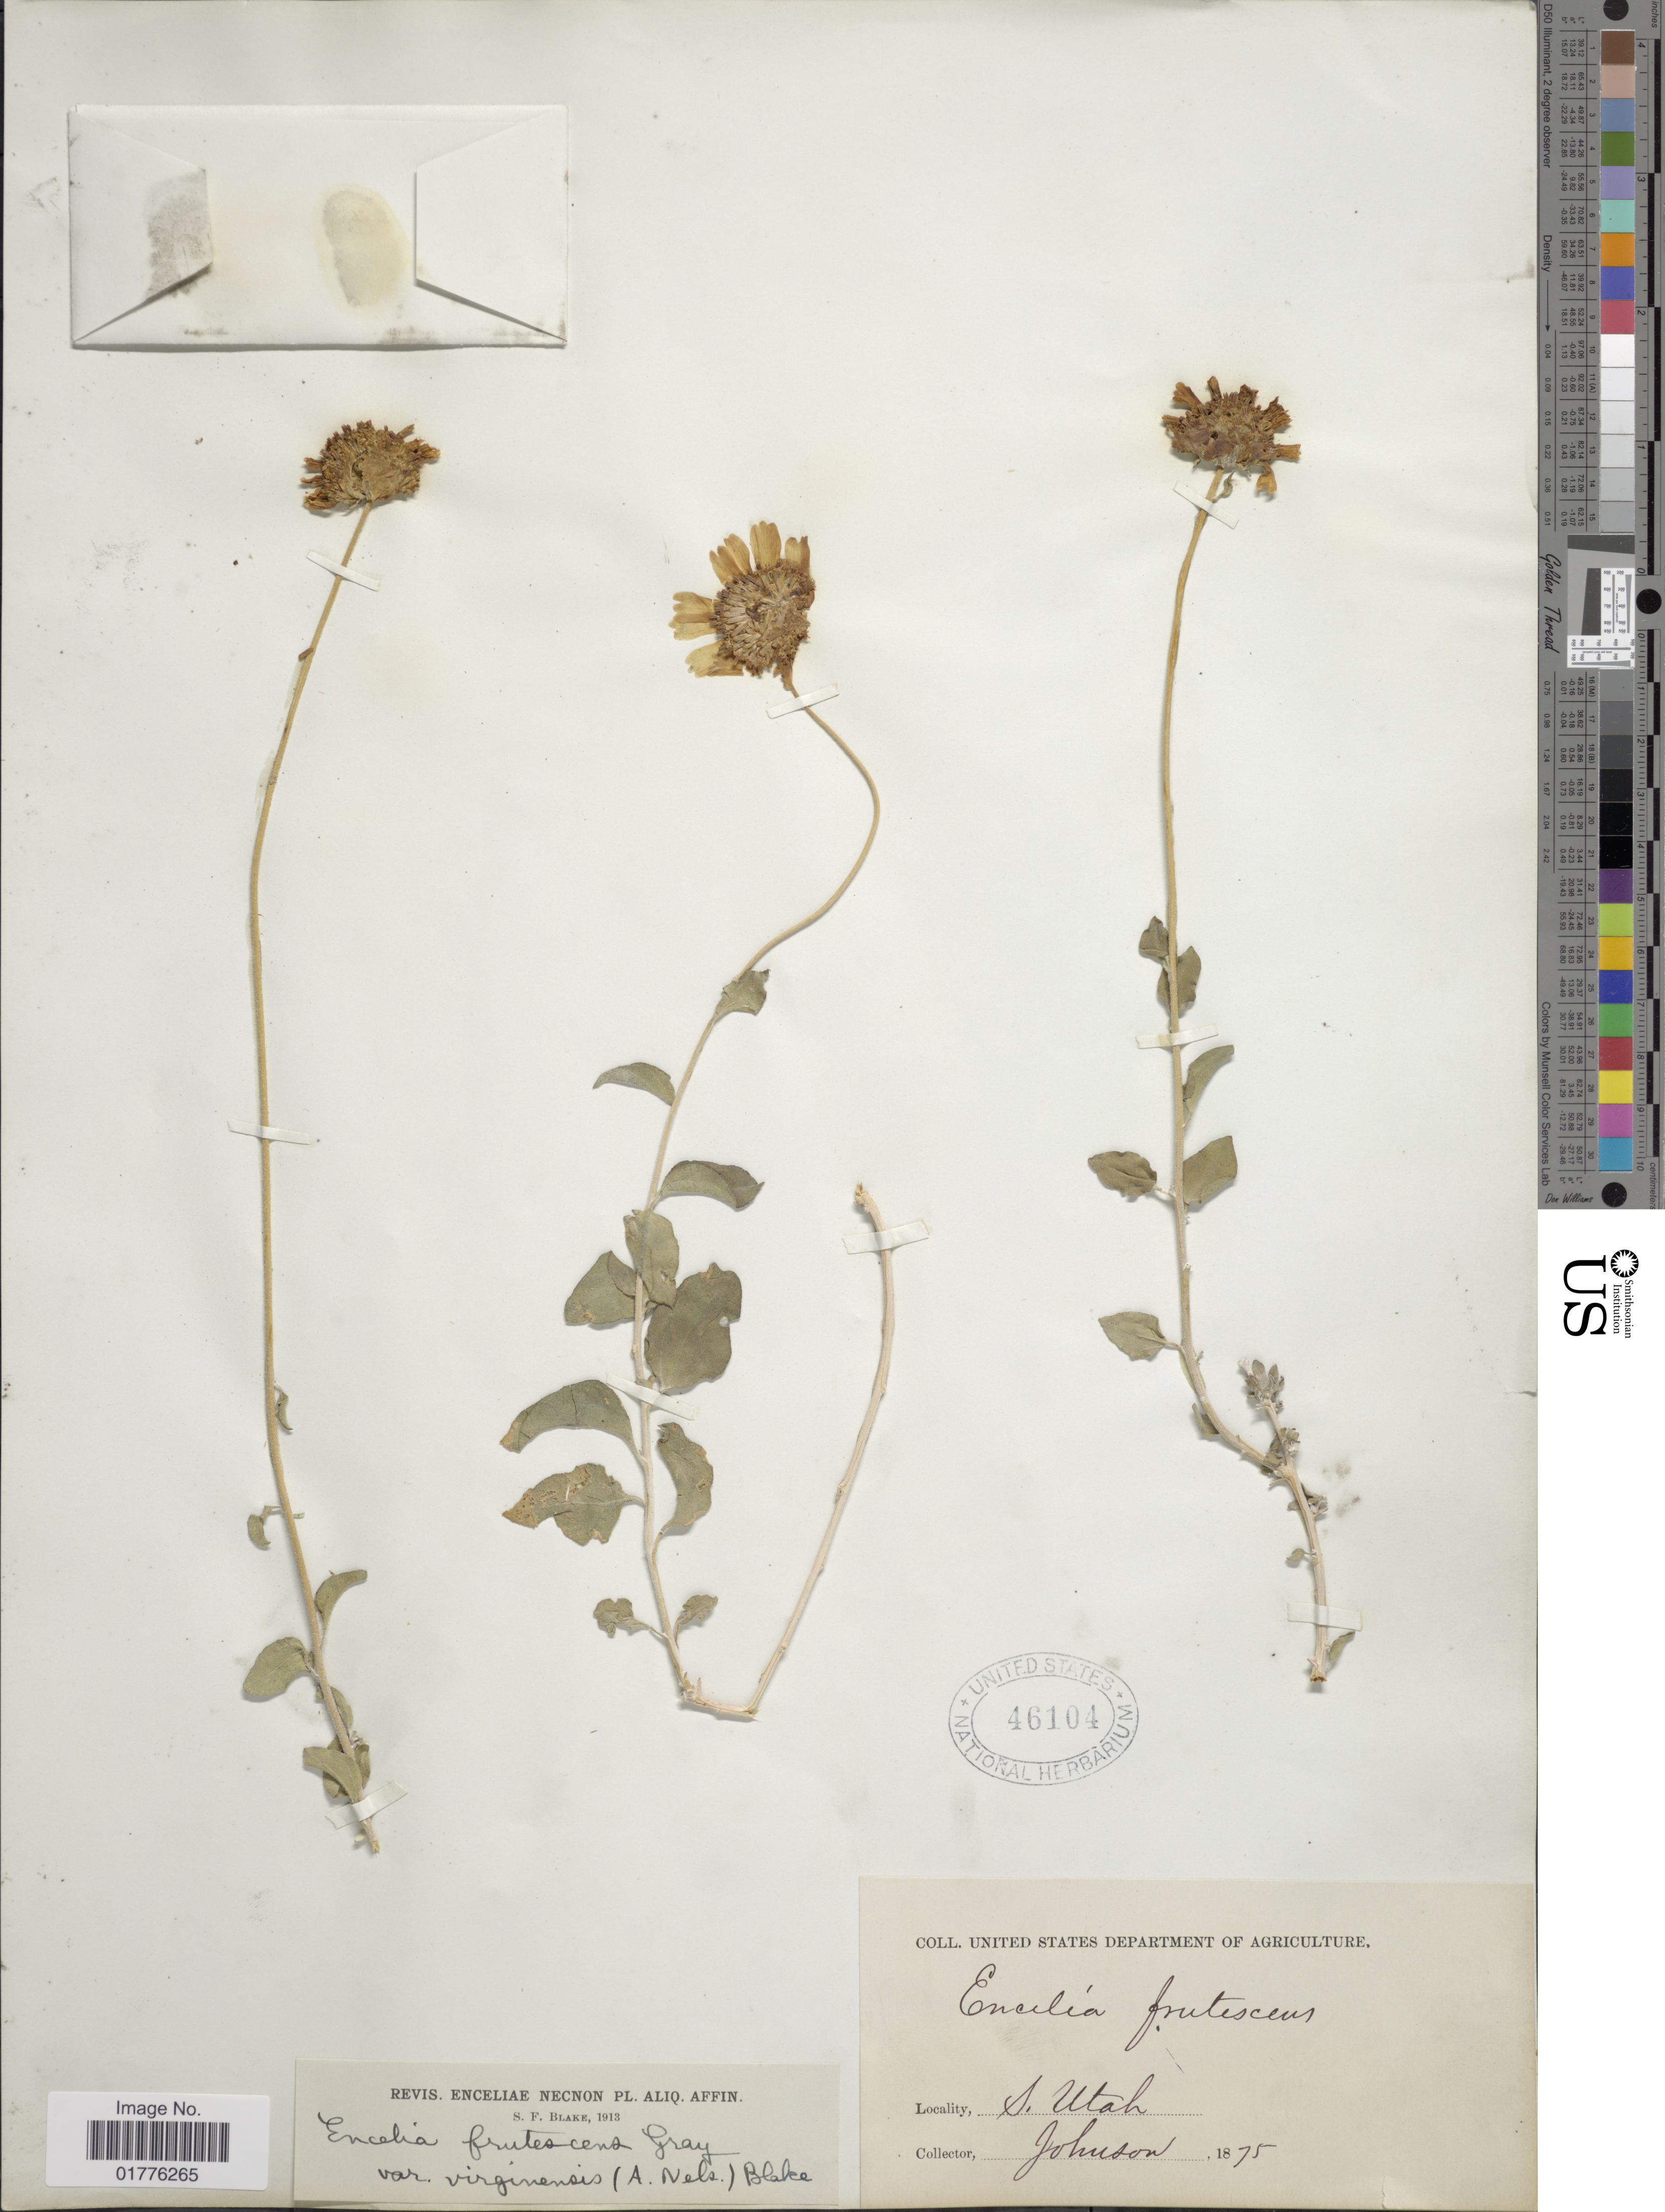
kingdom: Plantae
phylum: Tracheophyta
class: Magnoliopsida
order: Asterales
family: Asteraceae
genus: Encelia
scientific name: Encelia frutescens var. virginensis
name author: (A. Nelson) S.F. Blake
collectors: -- Johnson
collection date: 1875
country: United States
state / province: Utah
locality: S. Utah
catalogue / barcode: US 46104